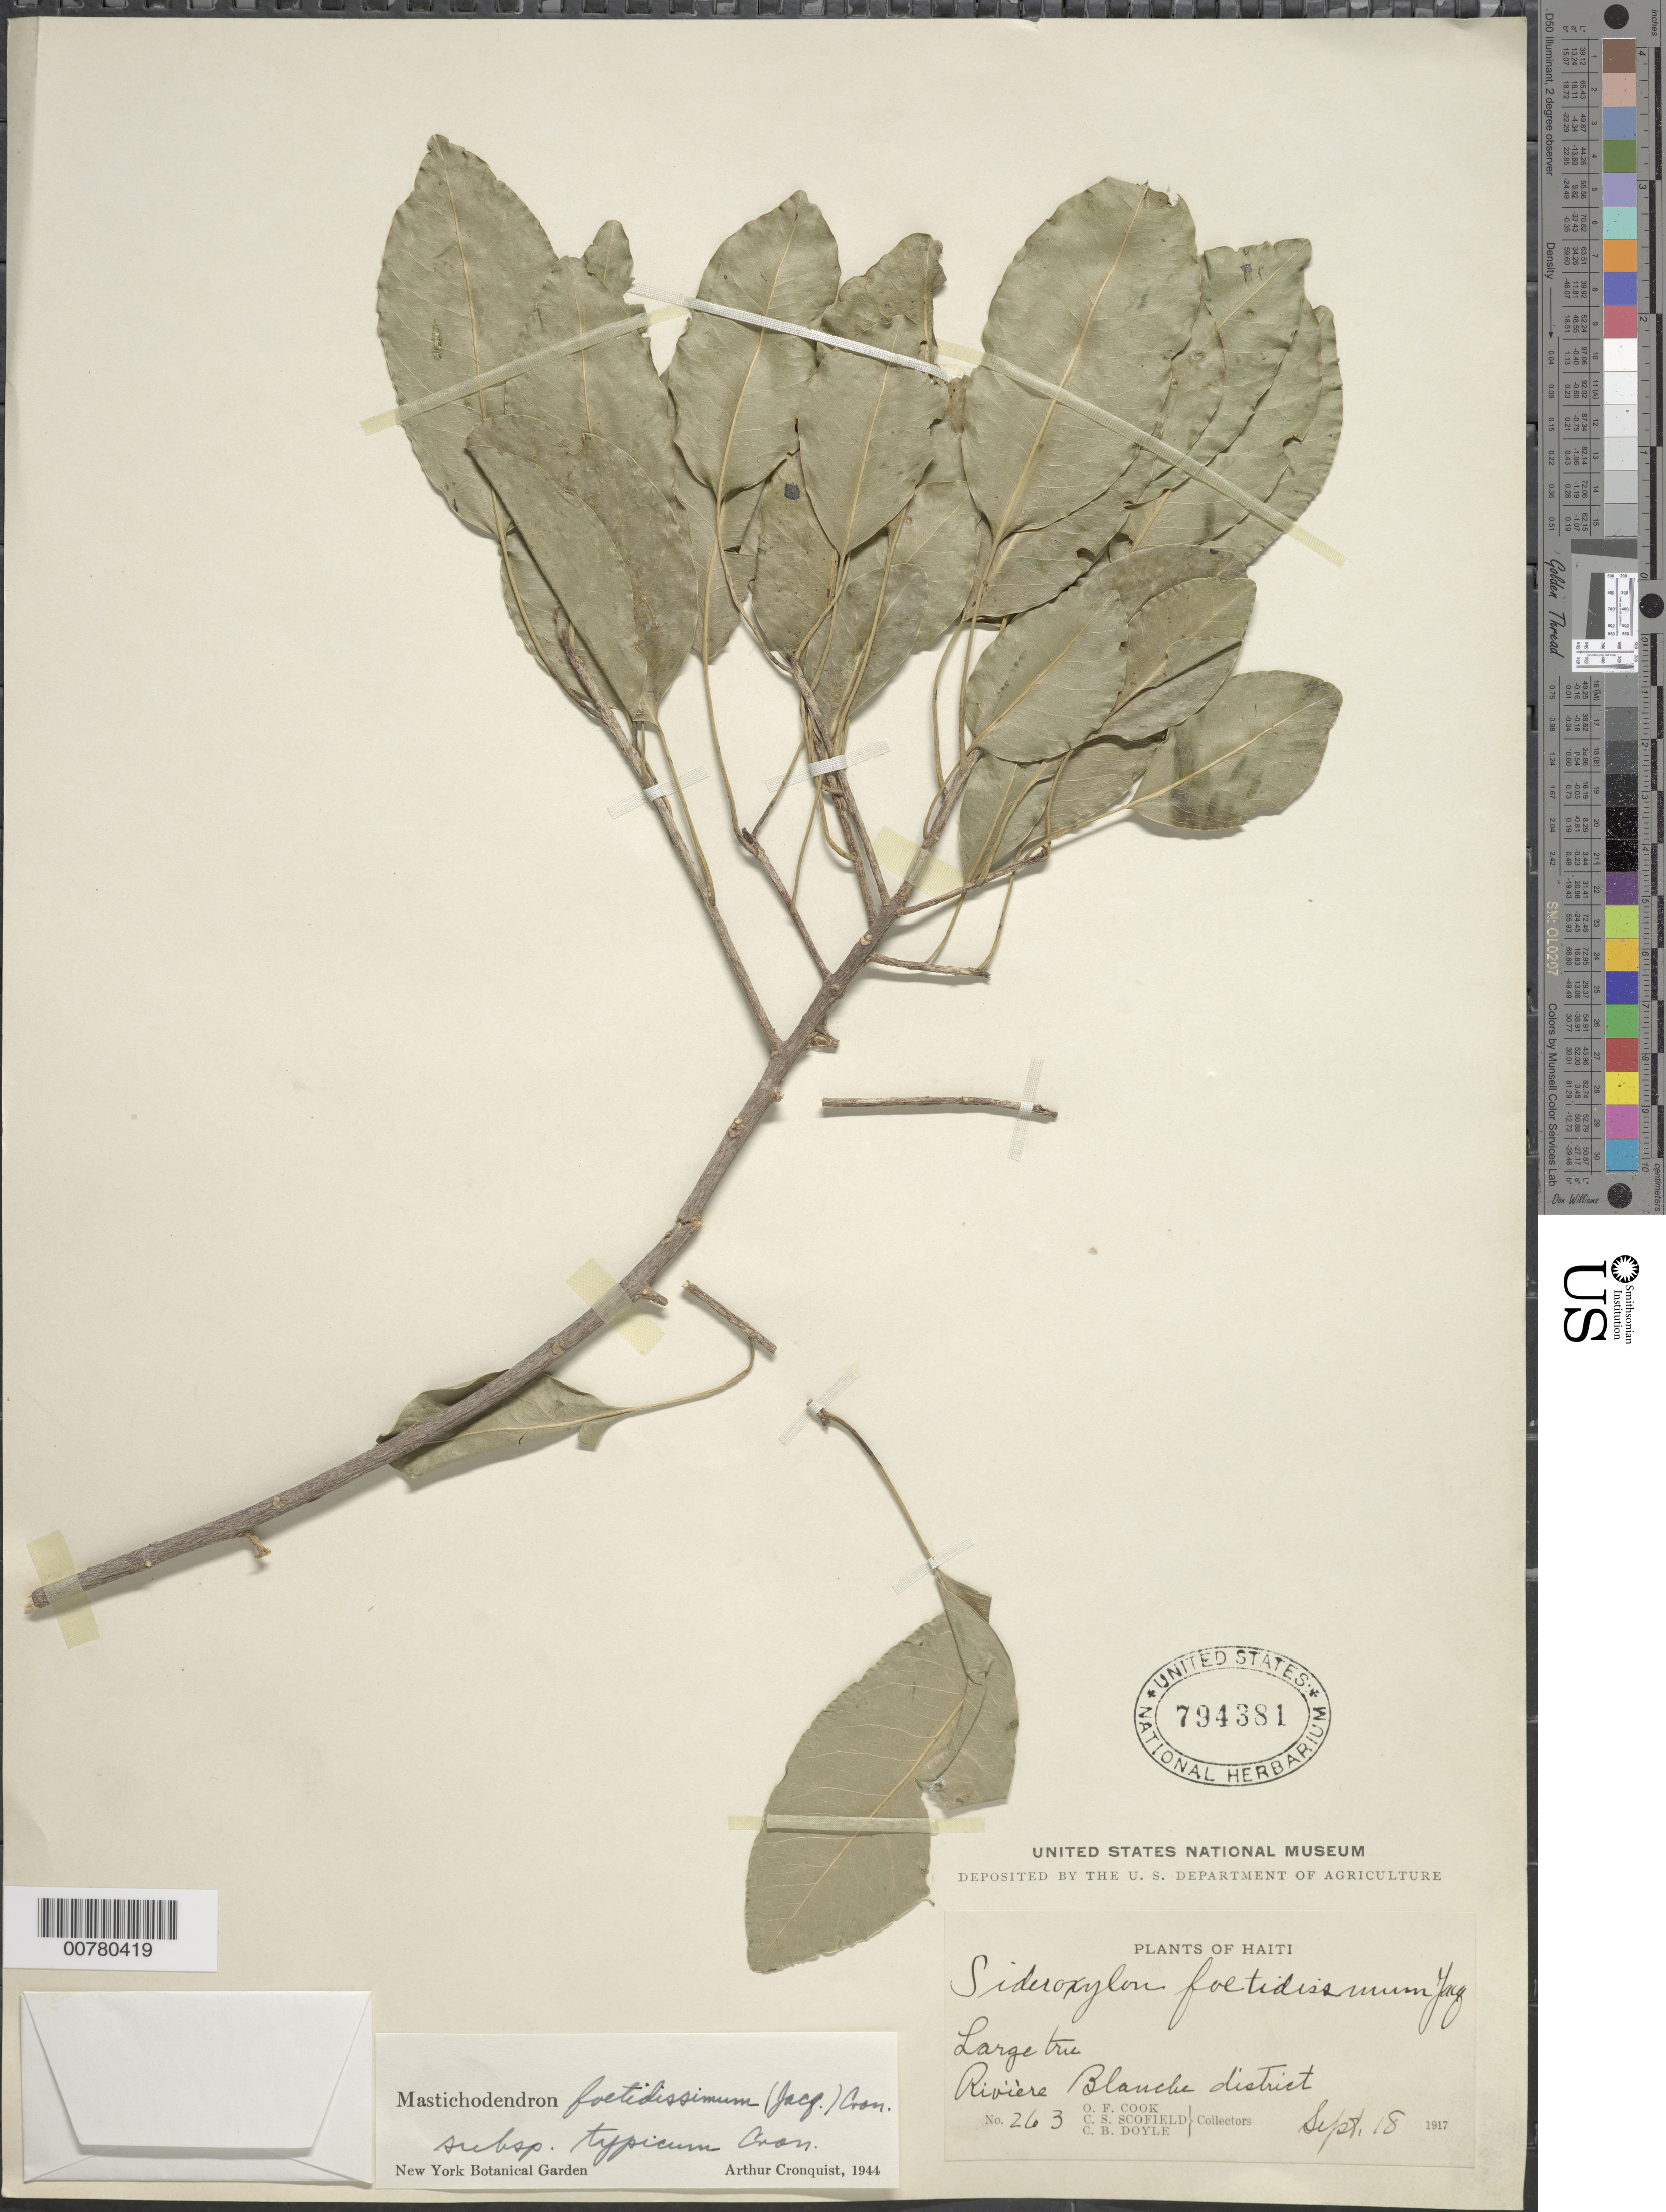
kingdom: Plantae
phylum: Tracheophyta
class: Magnoliopsida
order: Ericales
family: Sapotaceae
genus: Sideroxylon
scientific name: Sideroxylon foetidissimum subsp. foetidissimum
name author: Jacq.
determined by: Cronquist, A. J.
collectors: O. F. Cook, C. Scofield & C. Doyle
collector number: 263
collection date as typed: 18 Sep 1917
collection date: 1917-09-18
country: Haiti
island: Hispaniola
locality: Rivière Blanche district.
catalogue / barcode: US 794381